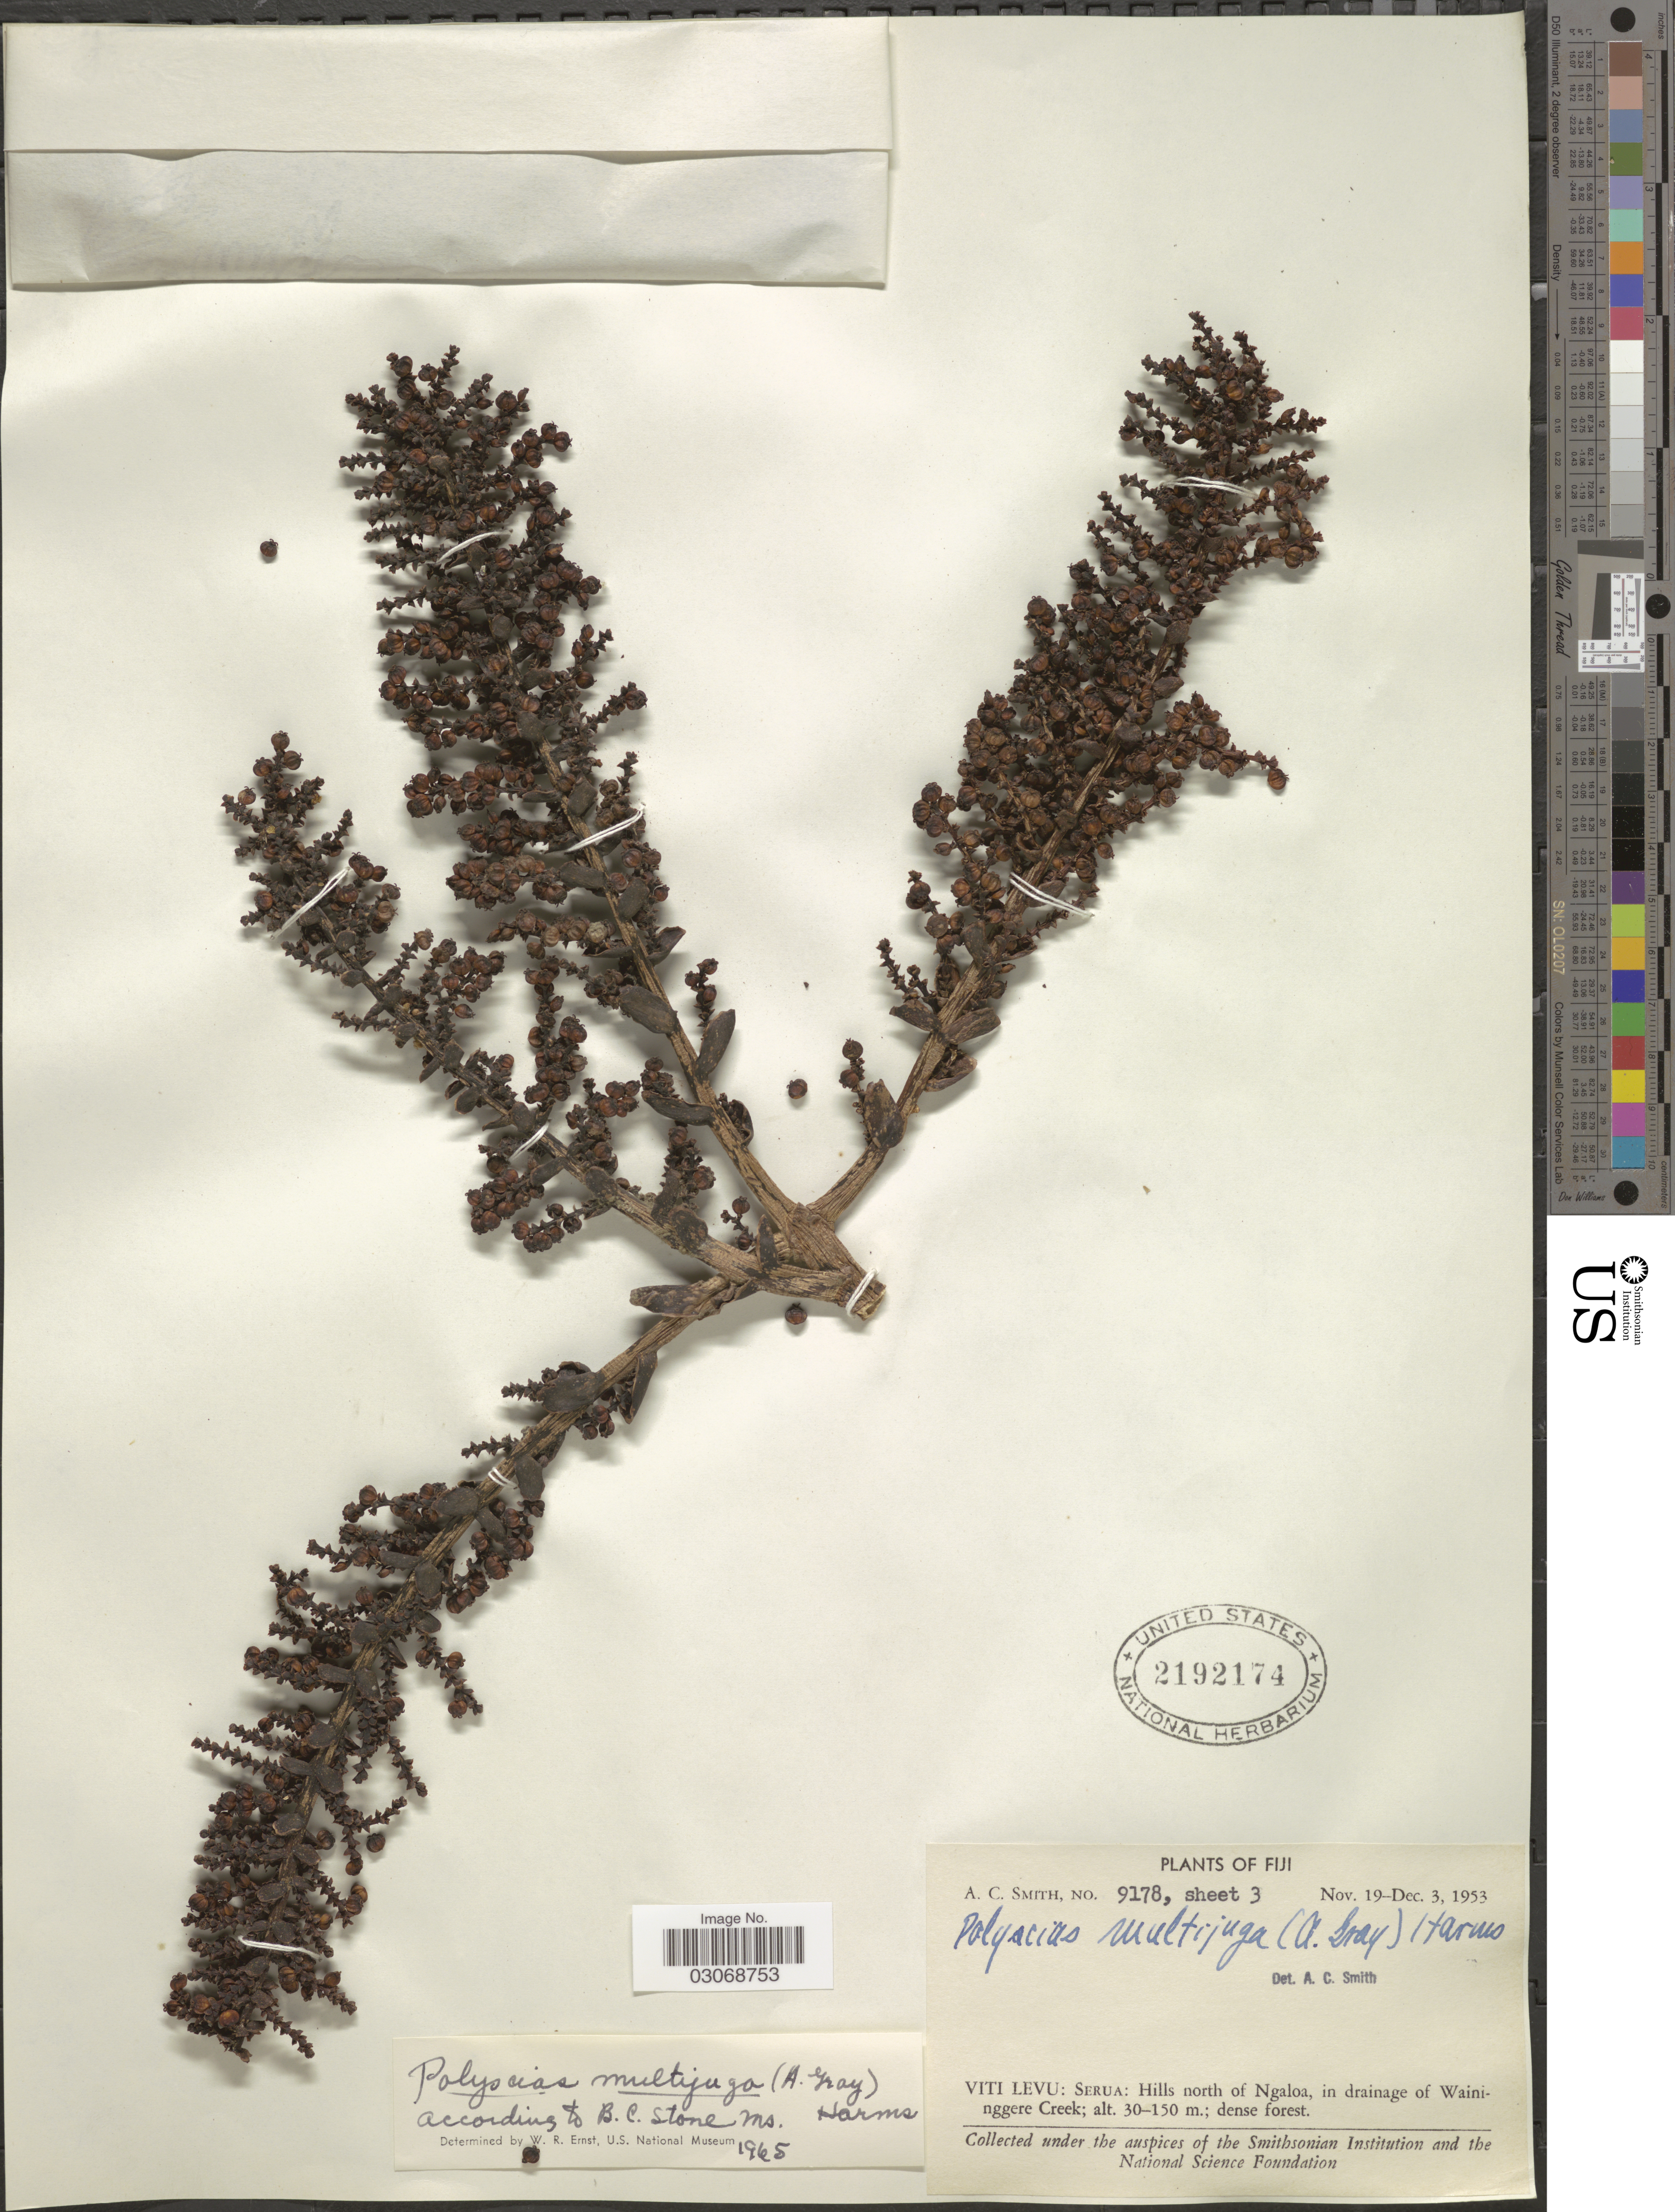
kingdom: Plantae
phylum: Tracheophyta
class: Magnoliopsida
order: Apiales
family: Araliaceae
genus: Polyscias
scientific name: Polyscias multijuga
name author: Harms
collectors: A. C. Smith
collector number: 9178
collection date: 1953-11-19/1953-12-03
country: Fiji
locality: Viti Levu: Serua: Hills north of Ngaloa, in drainage of Waininggere Creek.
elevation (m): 30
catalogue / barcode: US 2192174